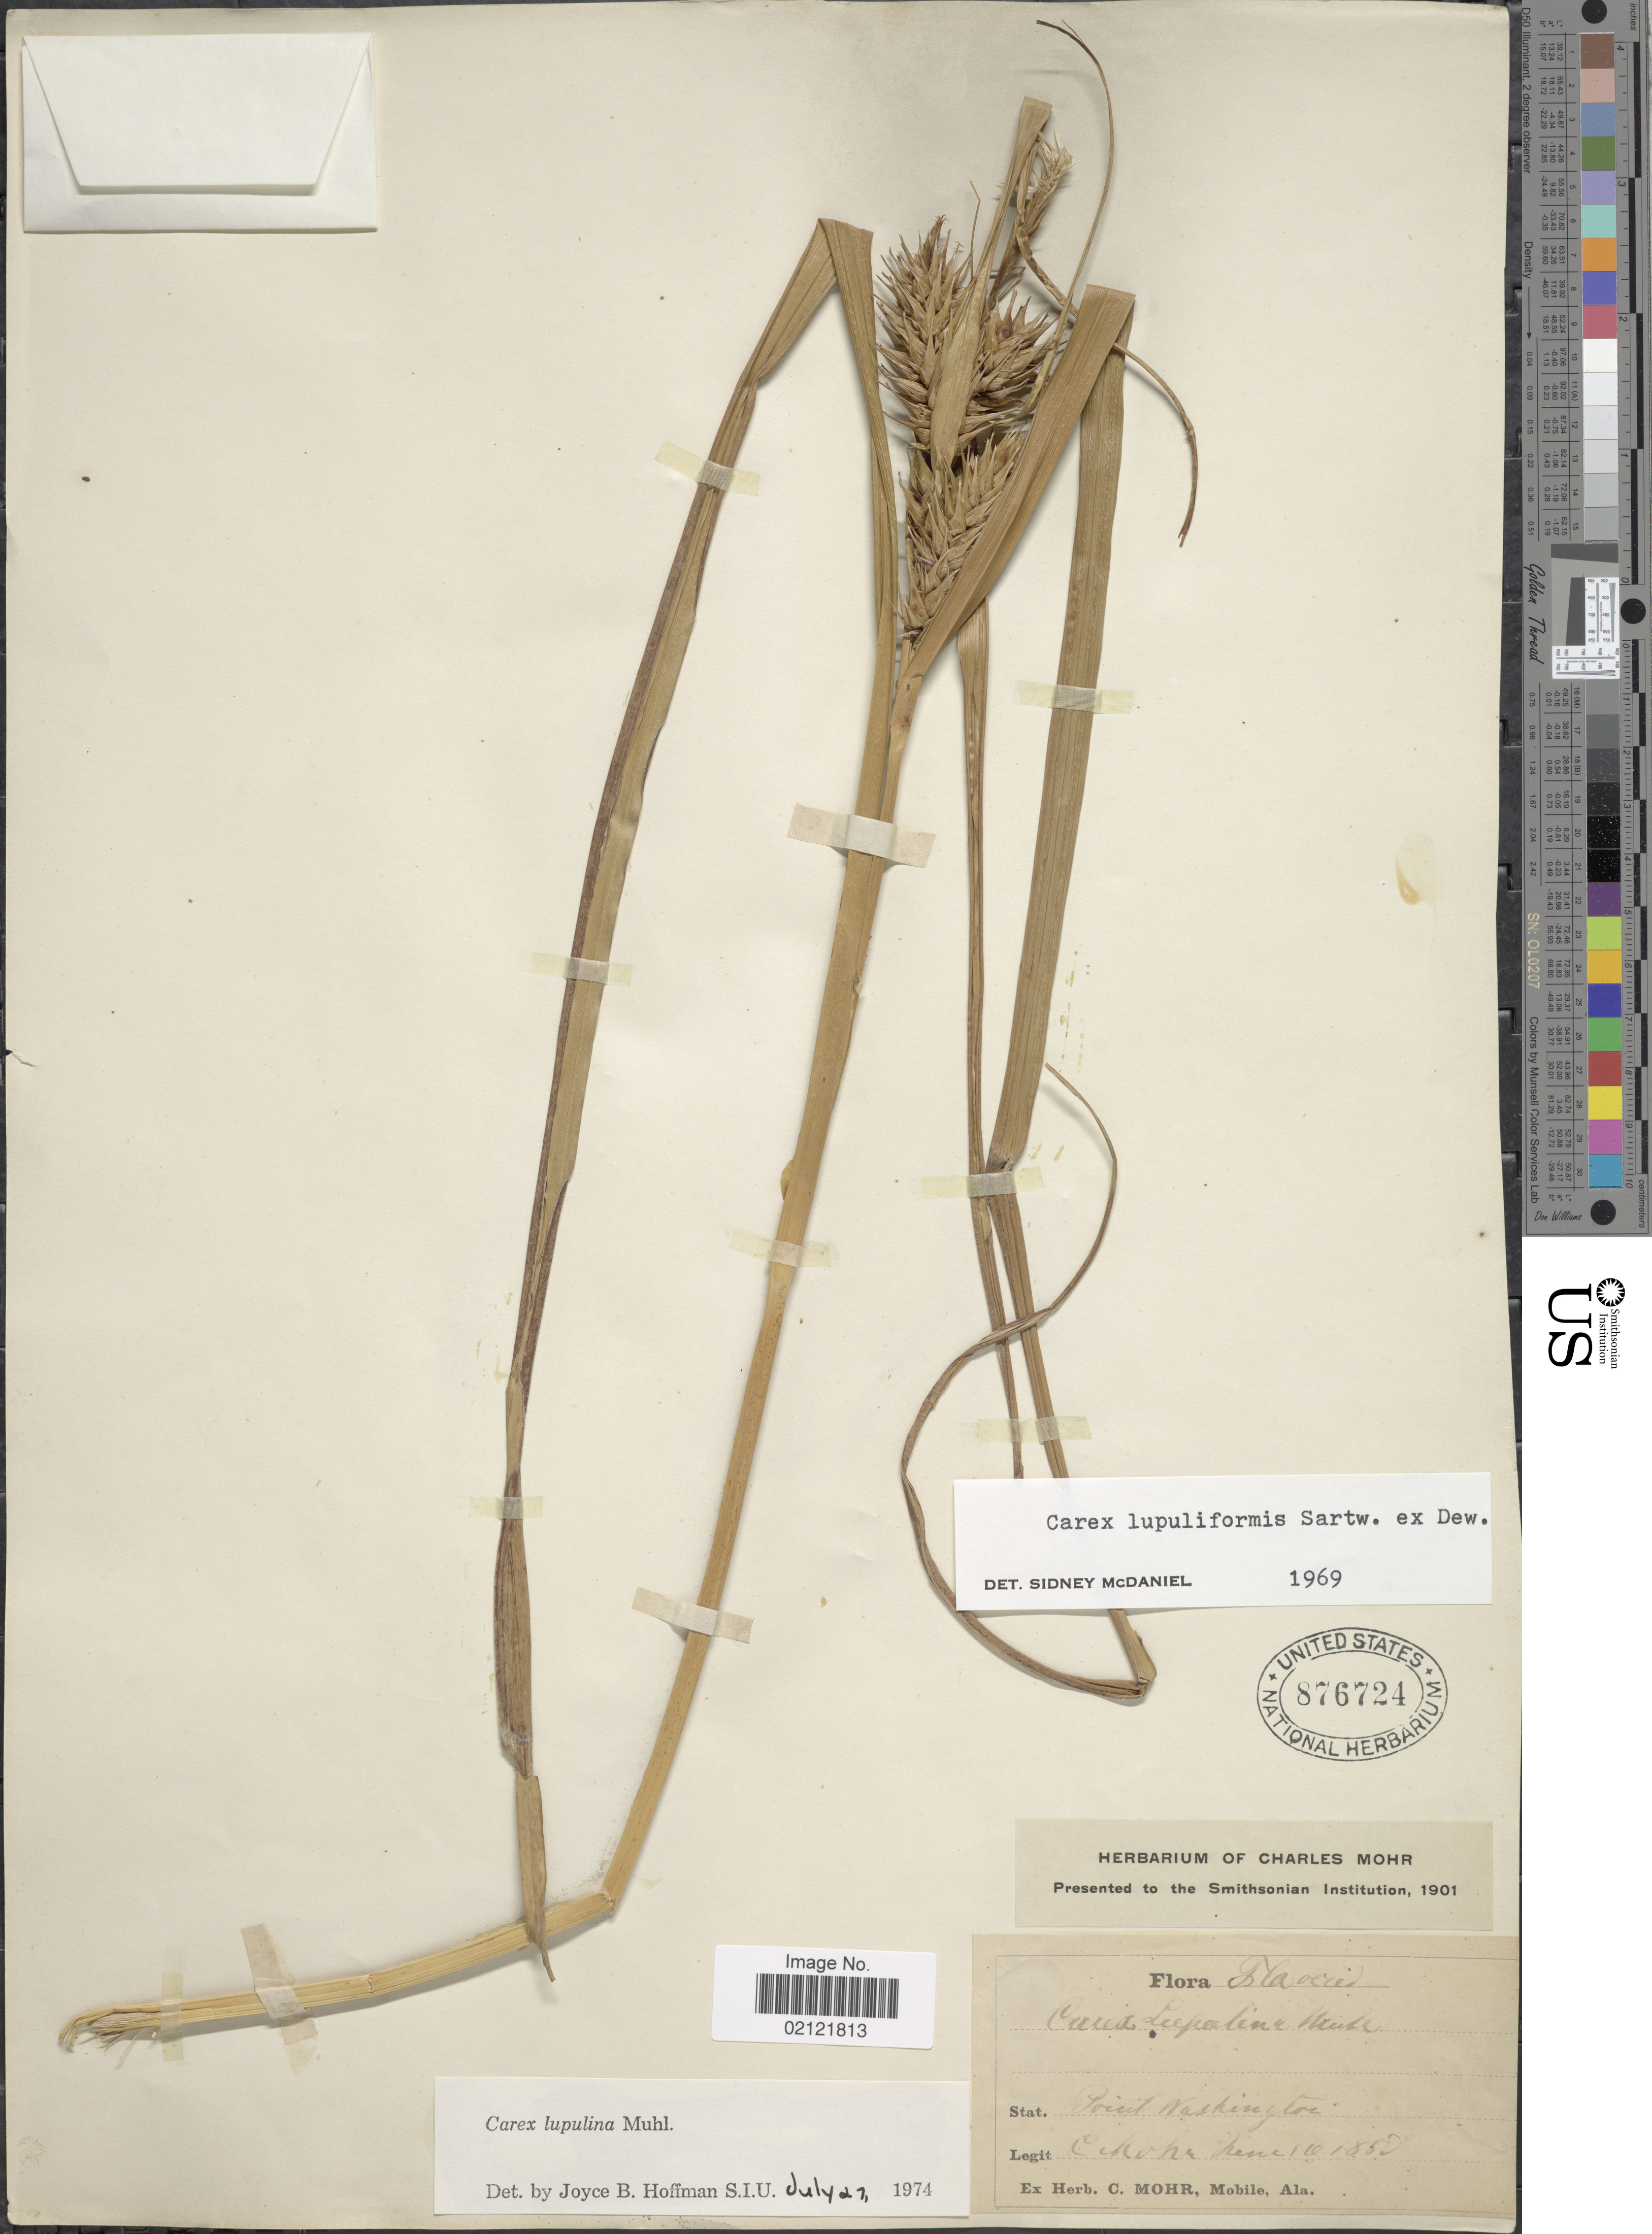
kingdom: Plantae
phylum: Tracheophyta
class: Liliopsida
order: Poales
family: Cyperaceae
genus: Carex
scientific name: Carex lupulina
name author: Muhl. ex Willd.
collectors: C. T. Mohr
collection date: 1850-06-16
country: United States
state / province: Florida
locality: Point Washington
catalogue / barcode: US 876724